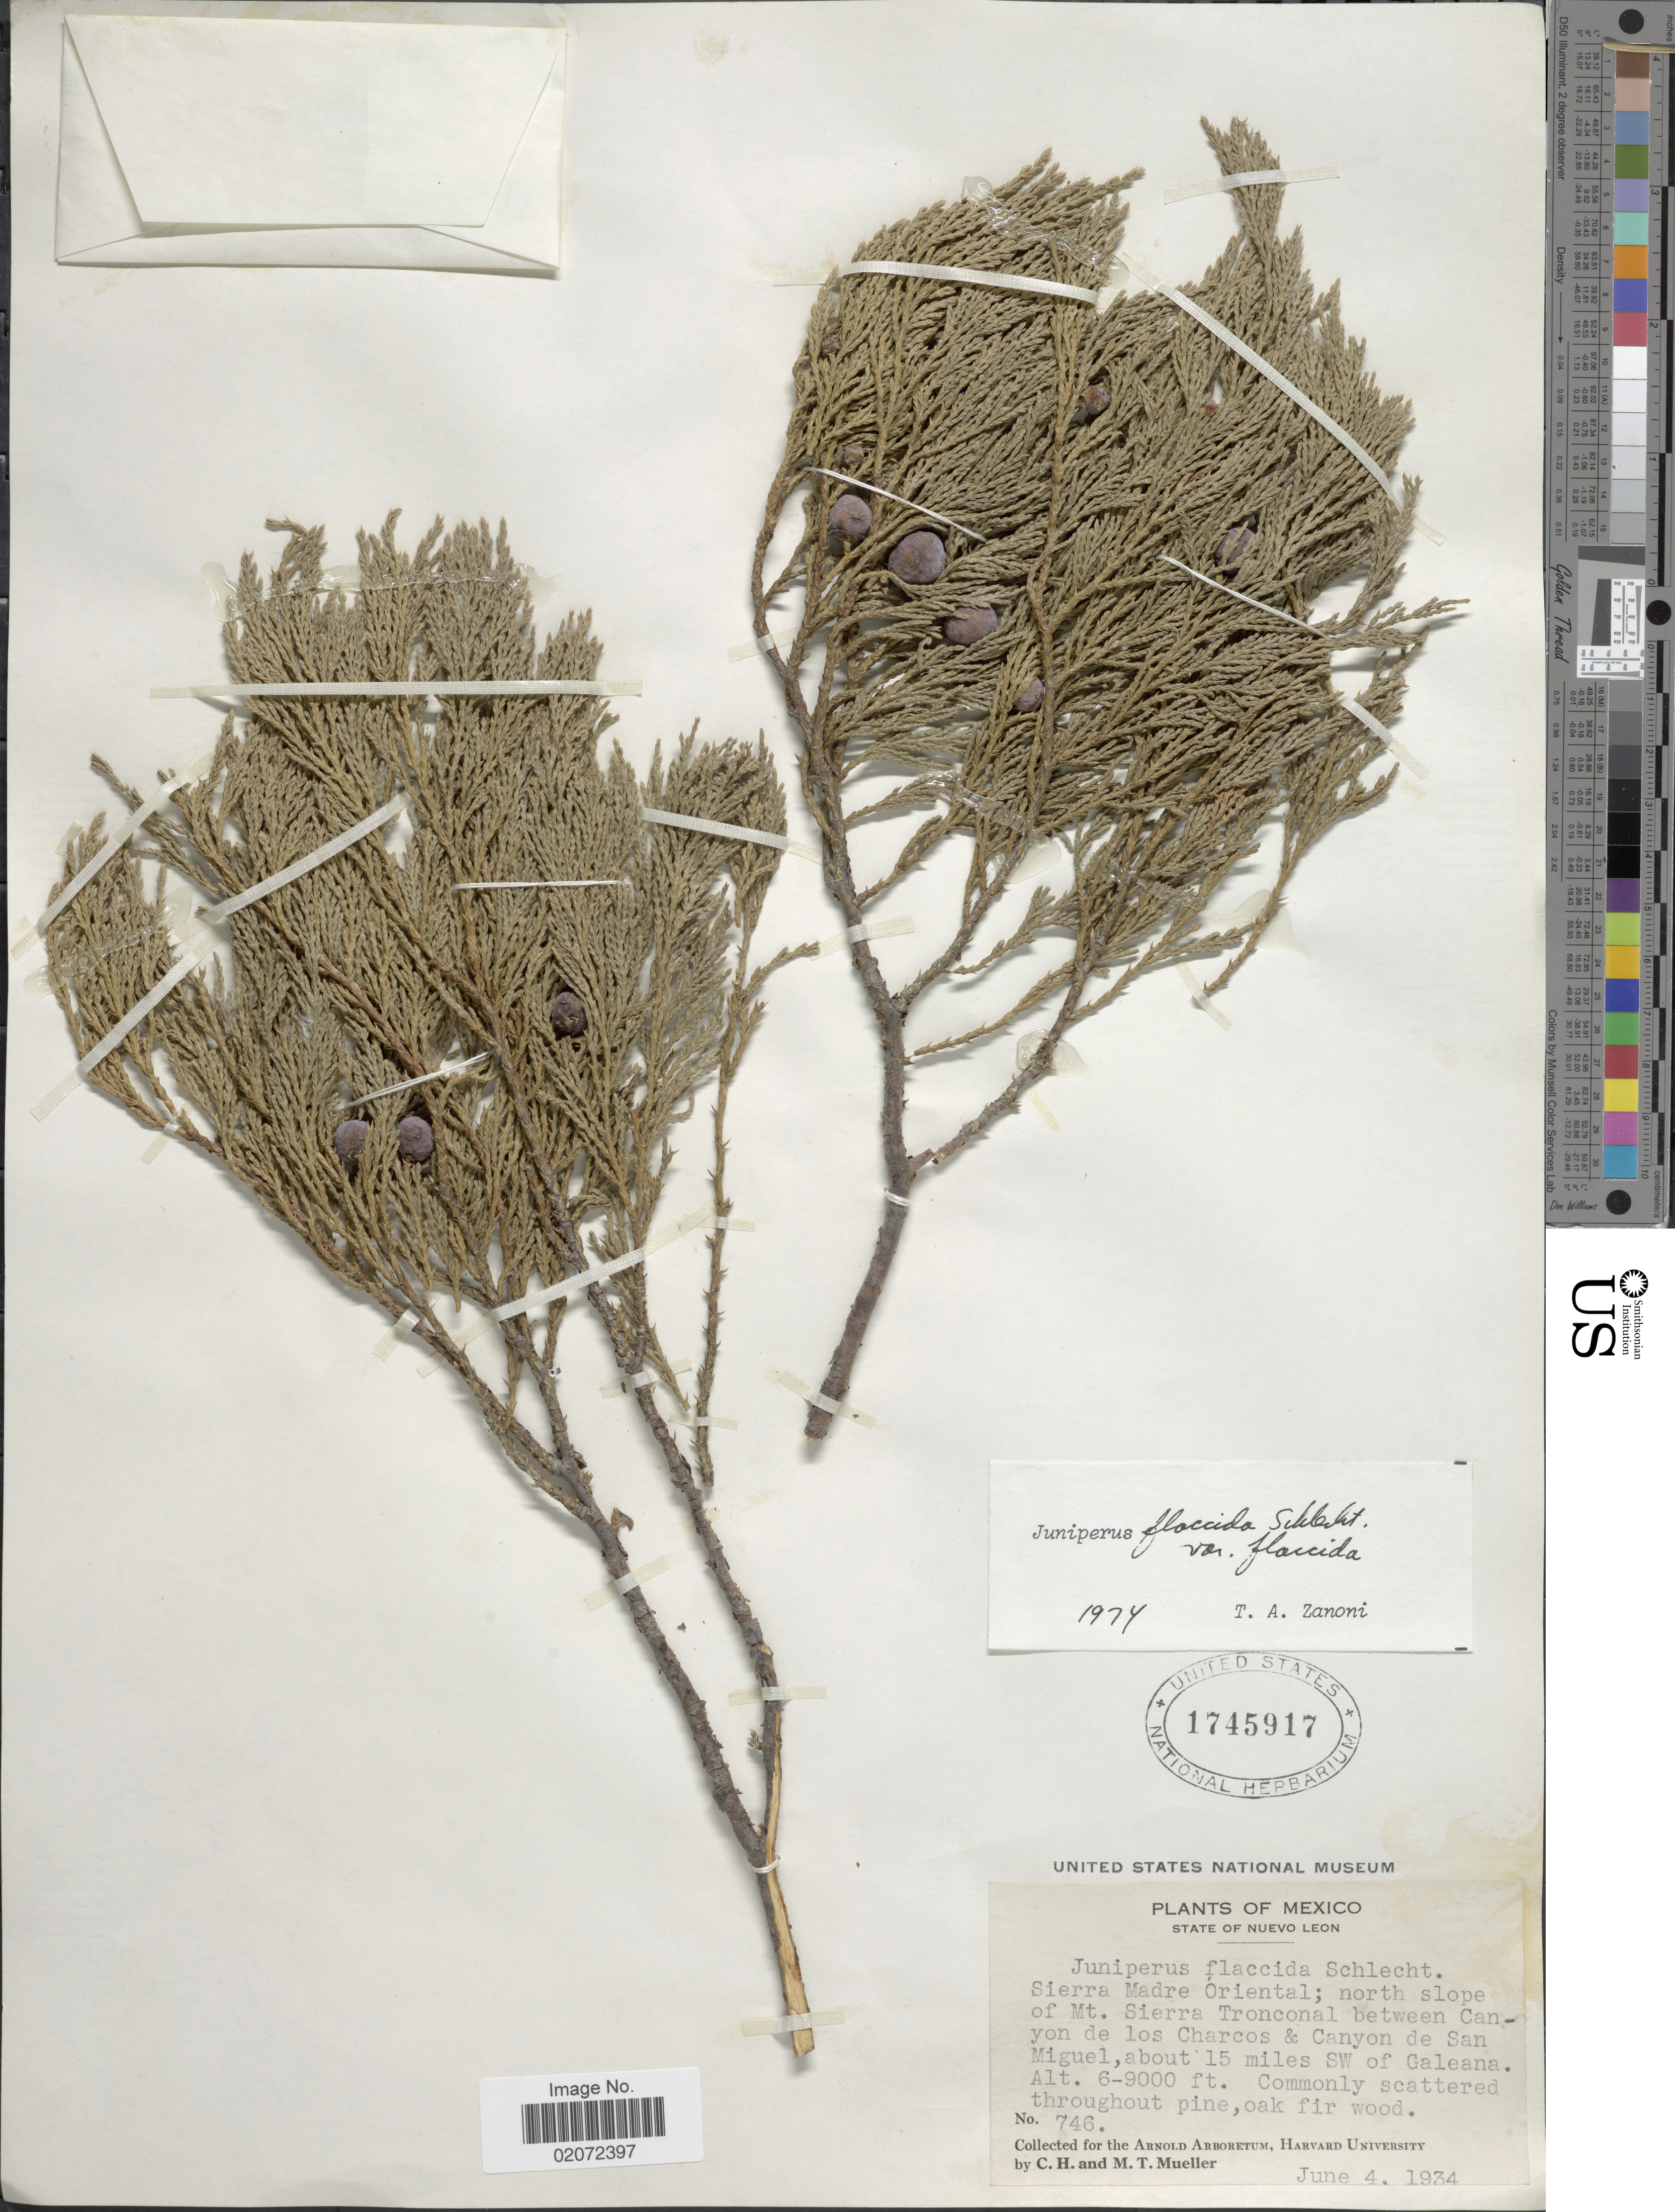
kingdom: Plantae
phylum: Tracheophyta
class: Pinopsida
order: Pinales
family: Cupressaceae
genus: Juniperus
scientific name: Juniperus flaccida var. flaccida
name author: Schltdl.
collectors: C. H. Mueller & M. Mueller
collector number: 746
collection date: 1934-06-04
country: Mexico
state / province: Nuevo León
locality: Sierra Madre Oriental; north slope of Mt. Sierra Tronconal between Canyon de los Charcos & Canyon de San Miguel, about 15 miles SW of Galeana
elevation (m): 1829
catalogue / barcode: US 1745917